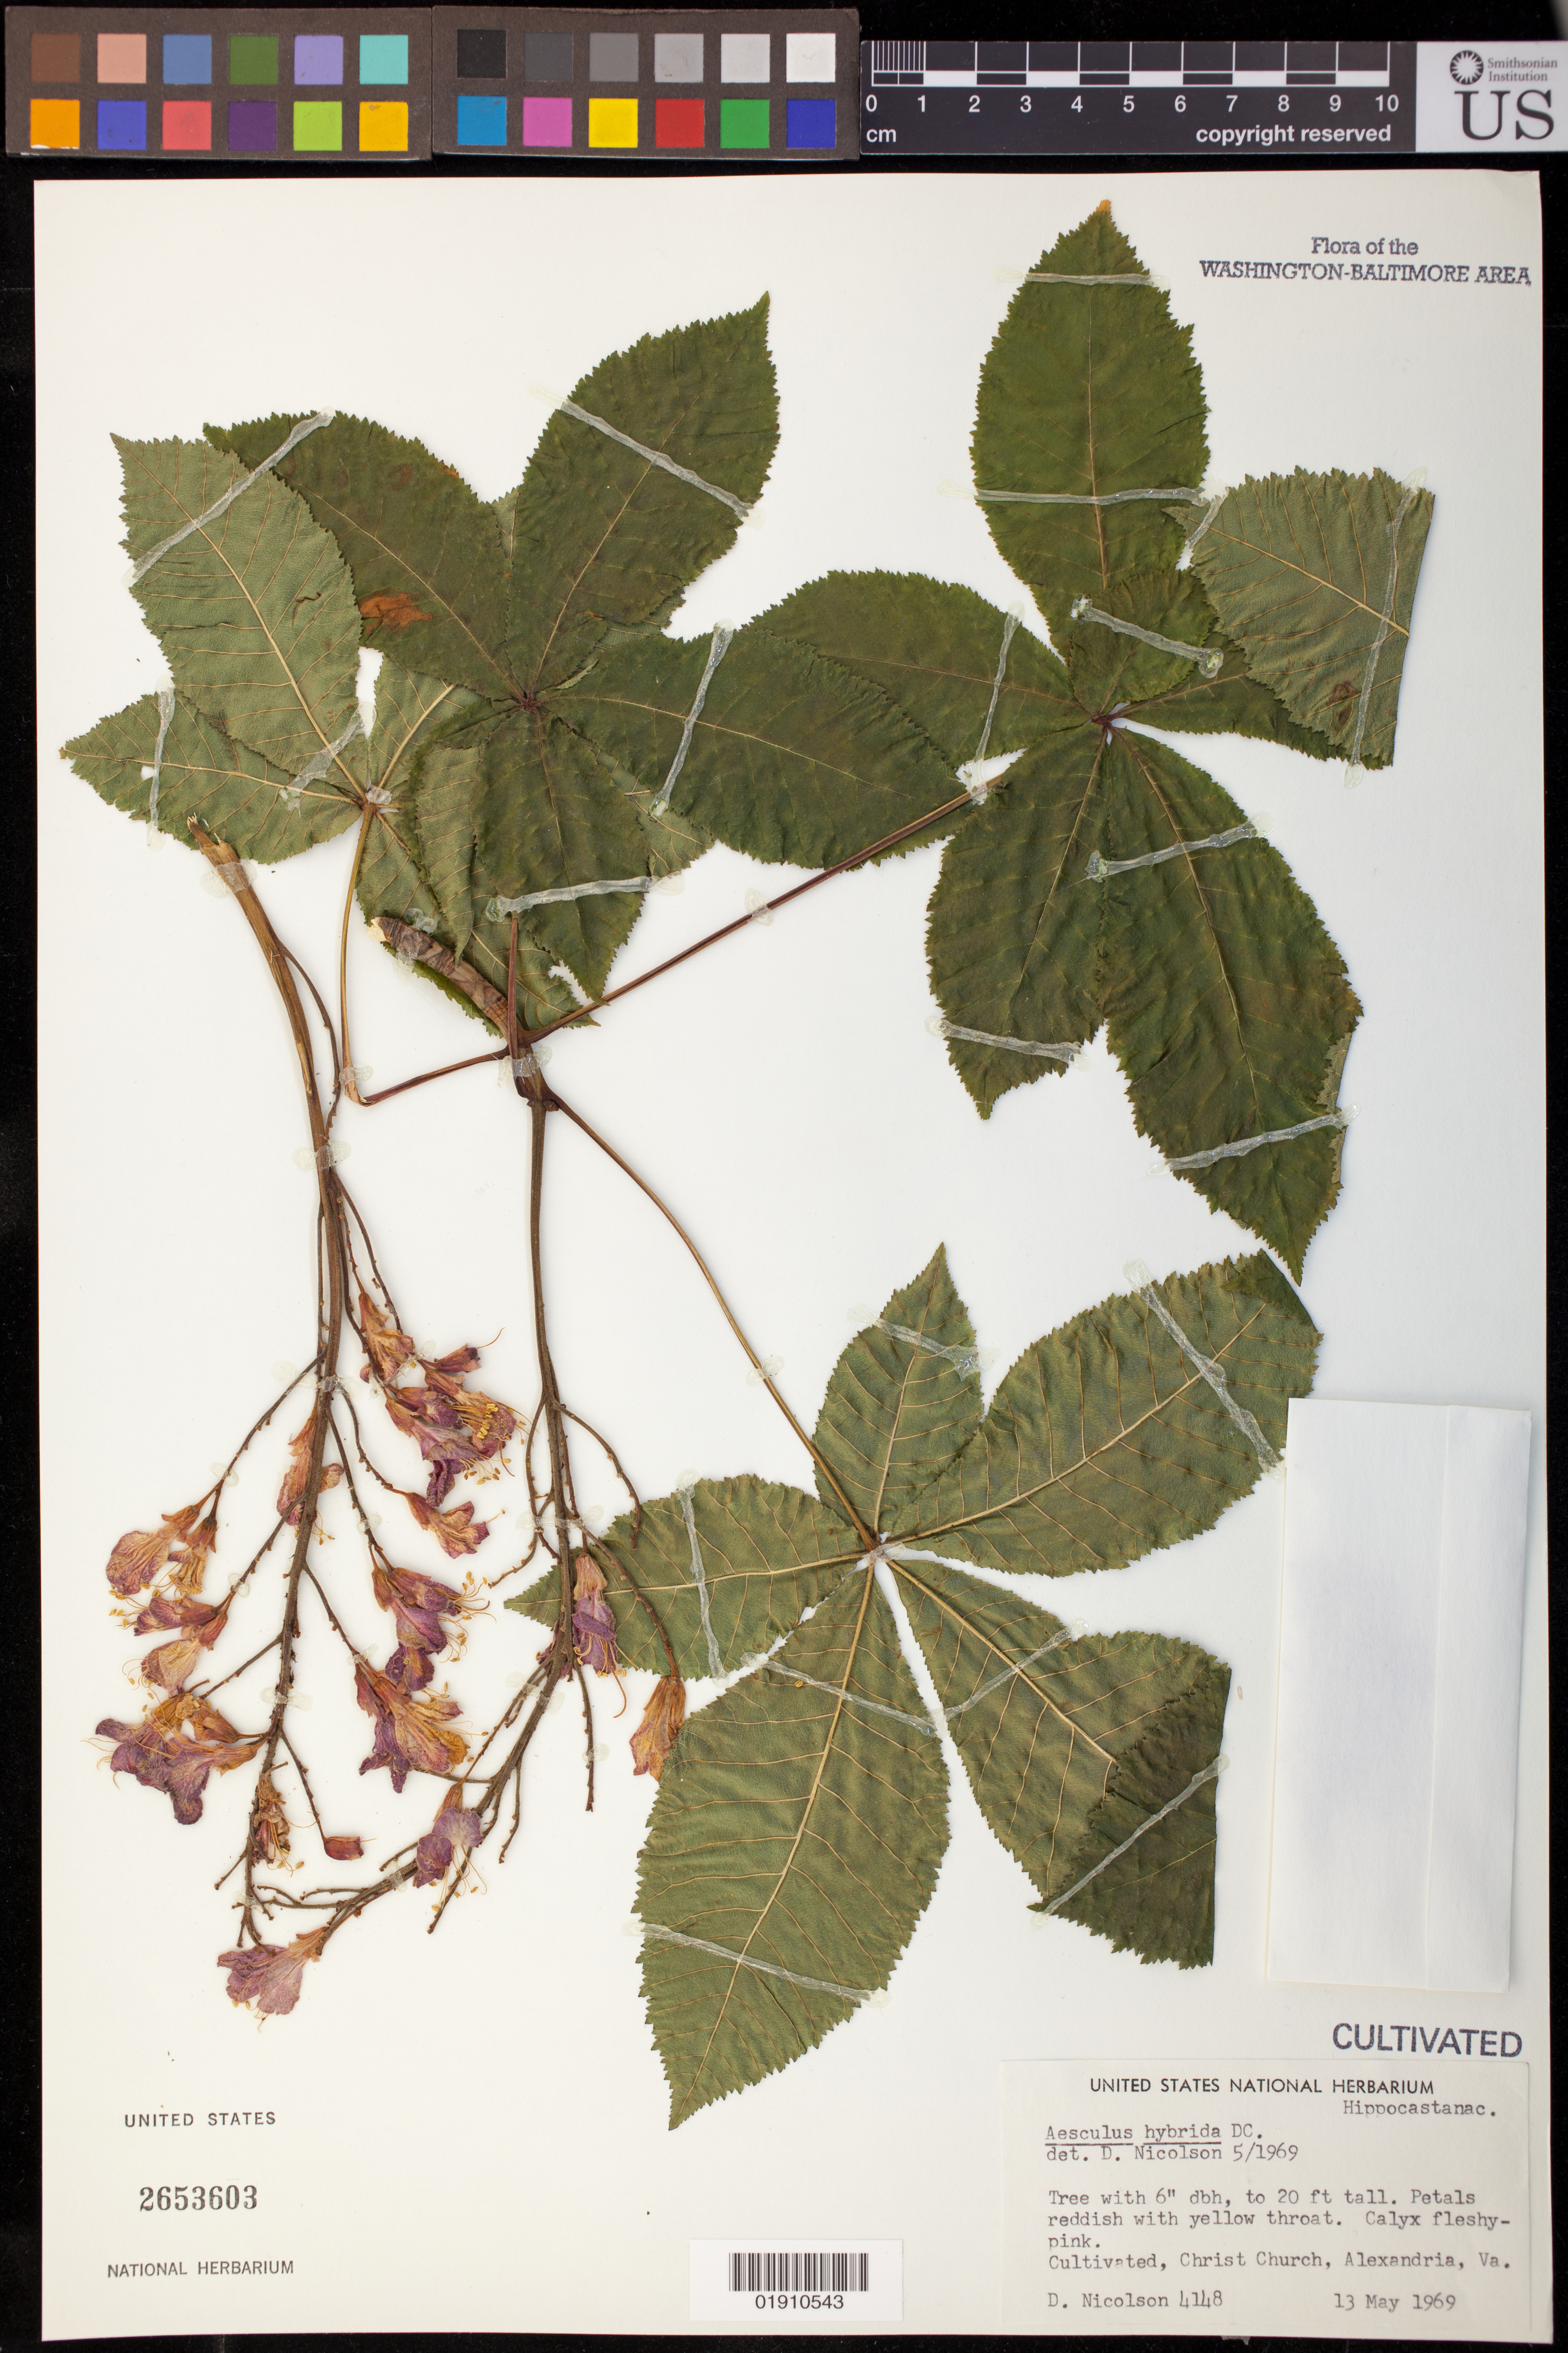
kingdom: Plantae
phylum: Tracheophyta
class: Magnoliopsida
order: Sapindales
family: Sapindaceae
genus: Aesculus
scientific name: Aesculus x hybrida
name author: DC.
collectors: D. Nicholson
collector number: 4148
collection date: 1969-05-13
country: United States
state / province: Virginia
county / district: City of Alexandria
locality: Christ Church, Alexandria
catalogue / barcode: US 2653603